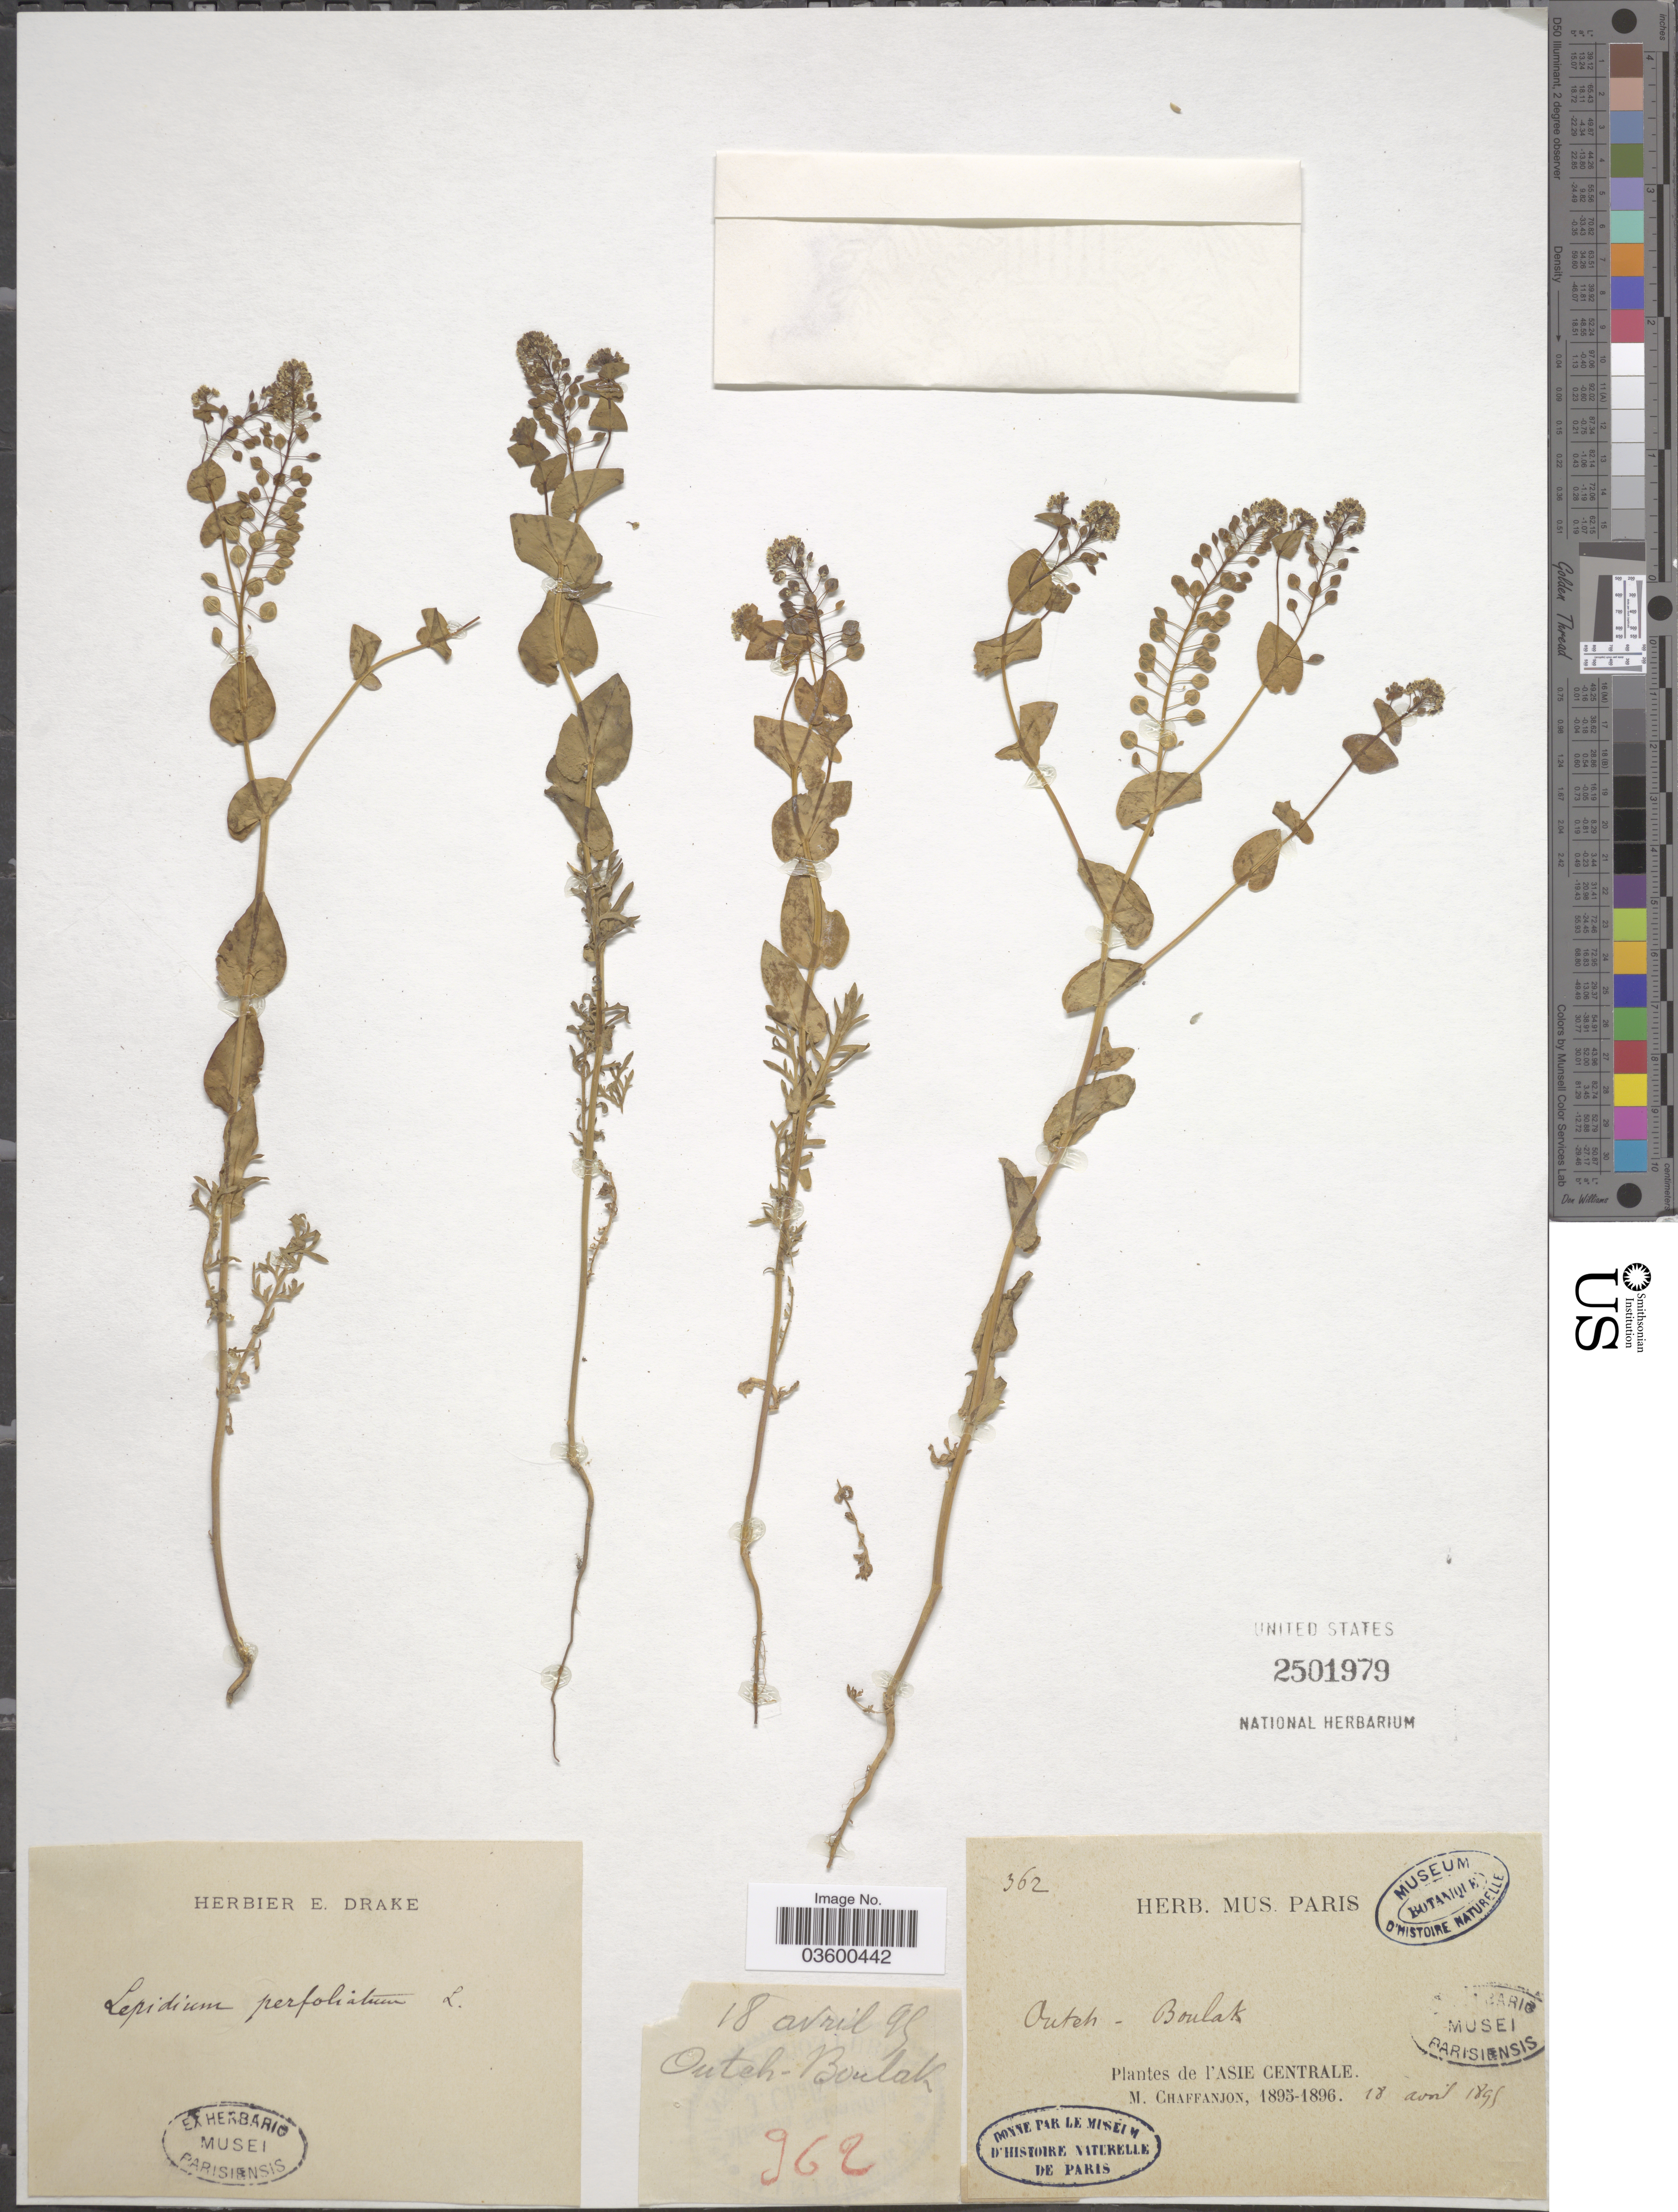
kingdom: Plantae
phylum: Tracheophyta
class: Magnoliopsida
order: Brassicales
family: Brassicaceae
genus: Lepidium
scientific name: Lepidium perfoliatum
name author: L.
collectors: M. Chaffanjon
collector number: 362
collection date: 1985-04-18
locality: Outch Boulak. Asie Centrale.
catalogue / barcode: US 2501979